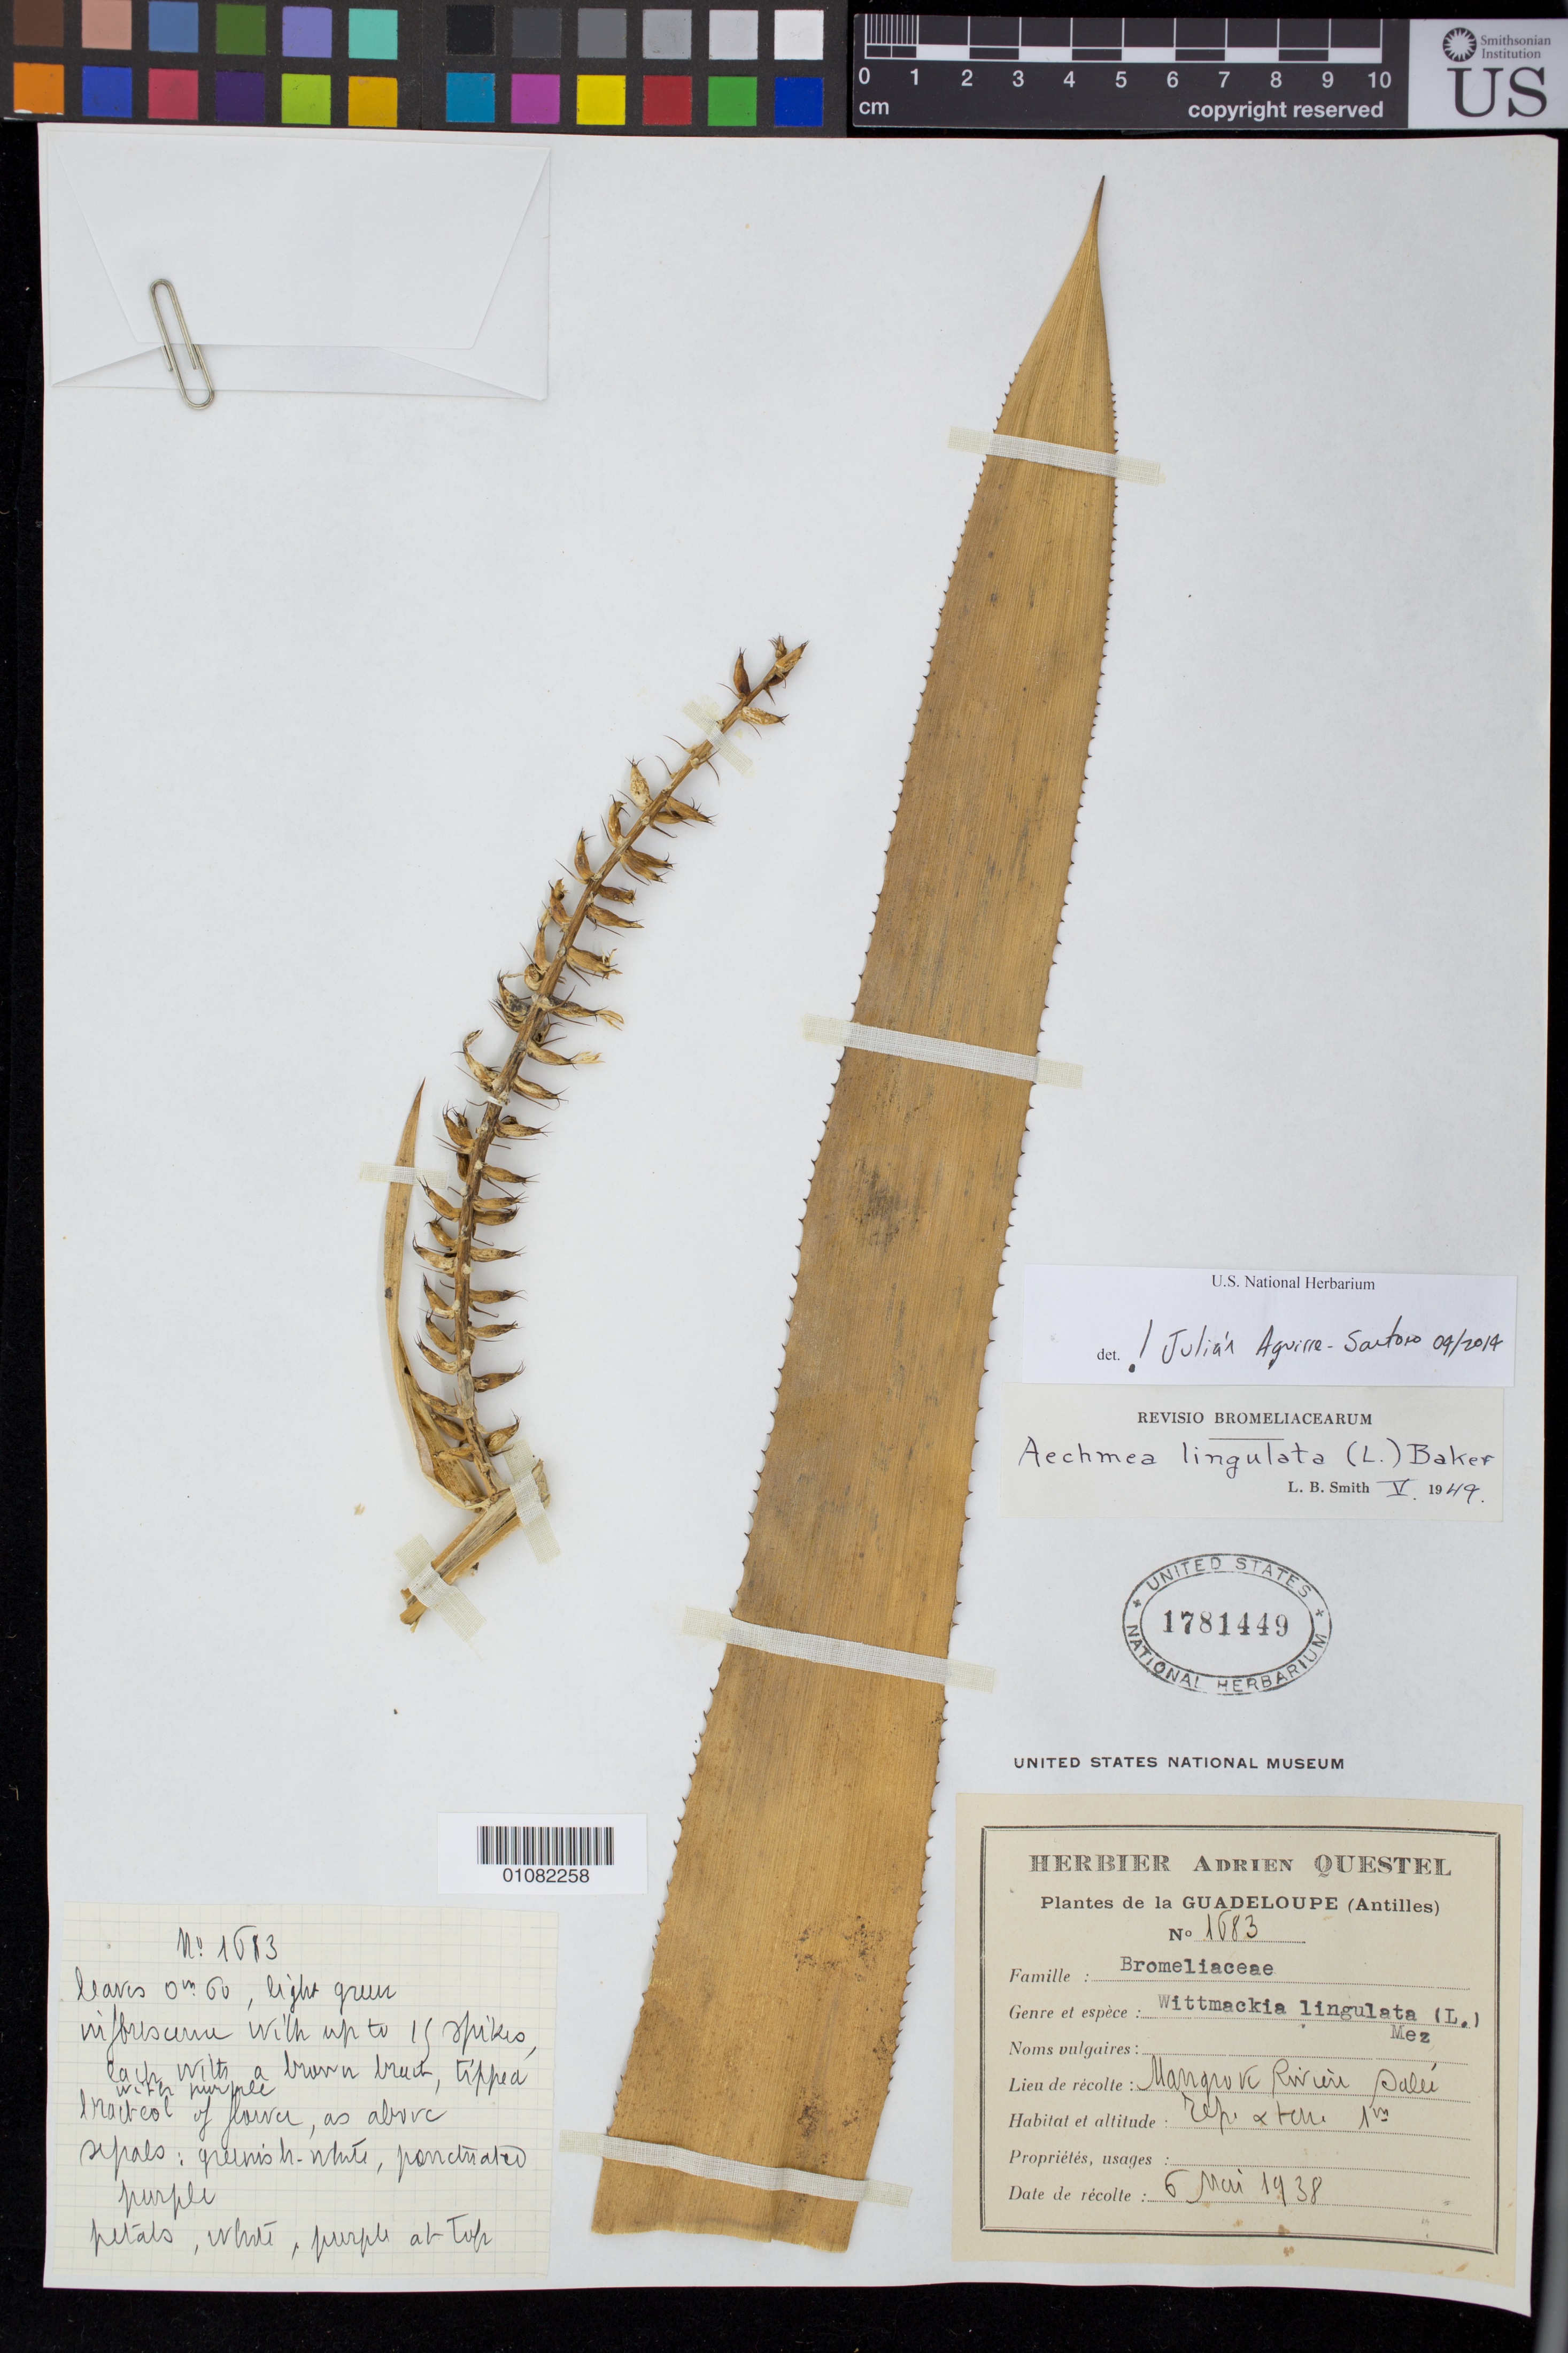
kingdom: Plantae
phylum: Tracheophyta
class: Liliopsida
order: Poales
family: Bromeliaceae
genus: Wittmackia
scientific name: Wittmackia lingulata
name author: (L.) Mez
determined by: Strong, Mark T., (BOT), Smithsonian Institution - National Museum of Natural History (UNITED STATES)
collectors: A. Questel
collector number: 1683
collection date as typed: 06 May 1938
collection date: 1938-05-06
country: Guadeloupe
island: Basse Terre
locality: Rivière Salée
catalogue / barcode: US 1781449